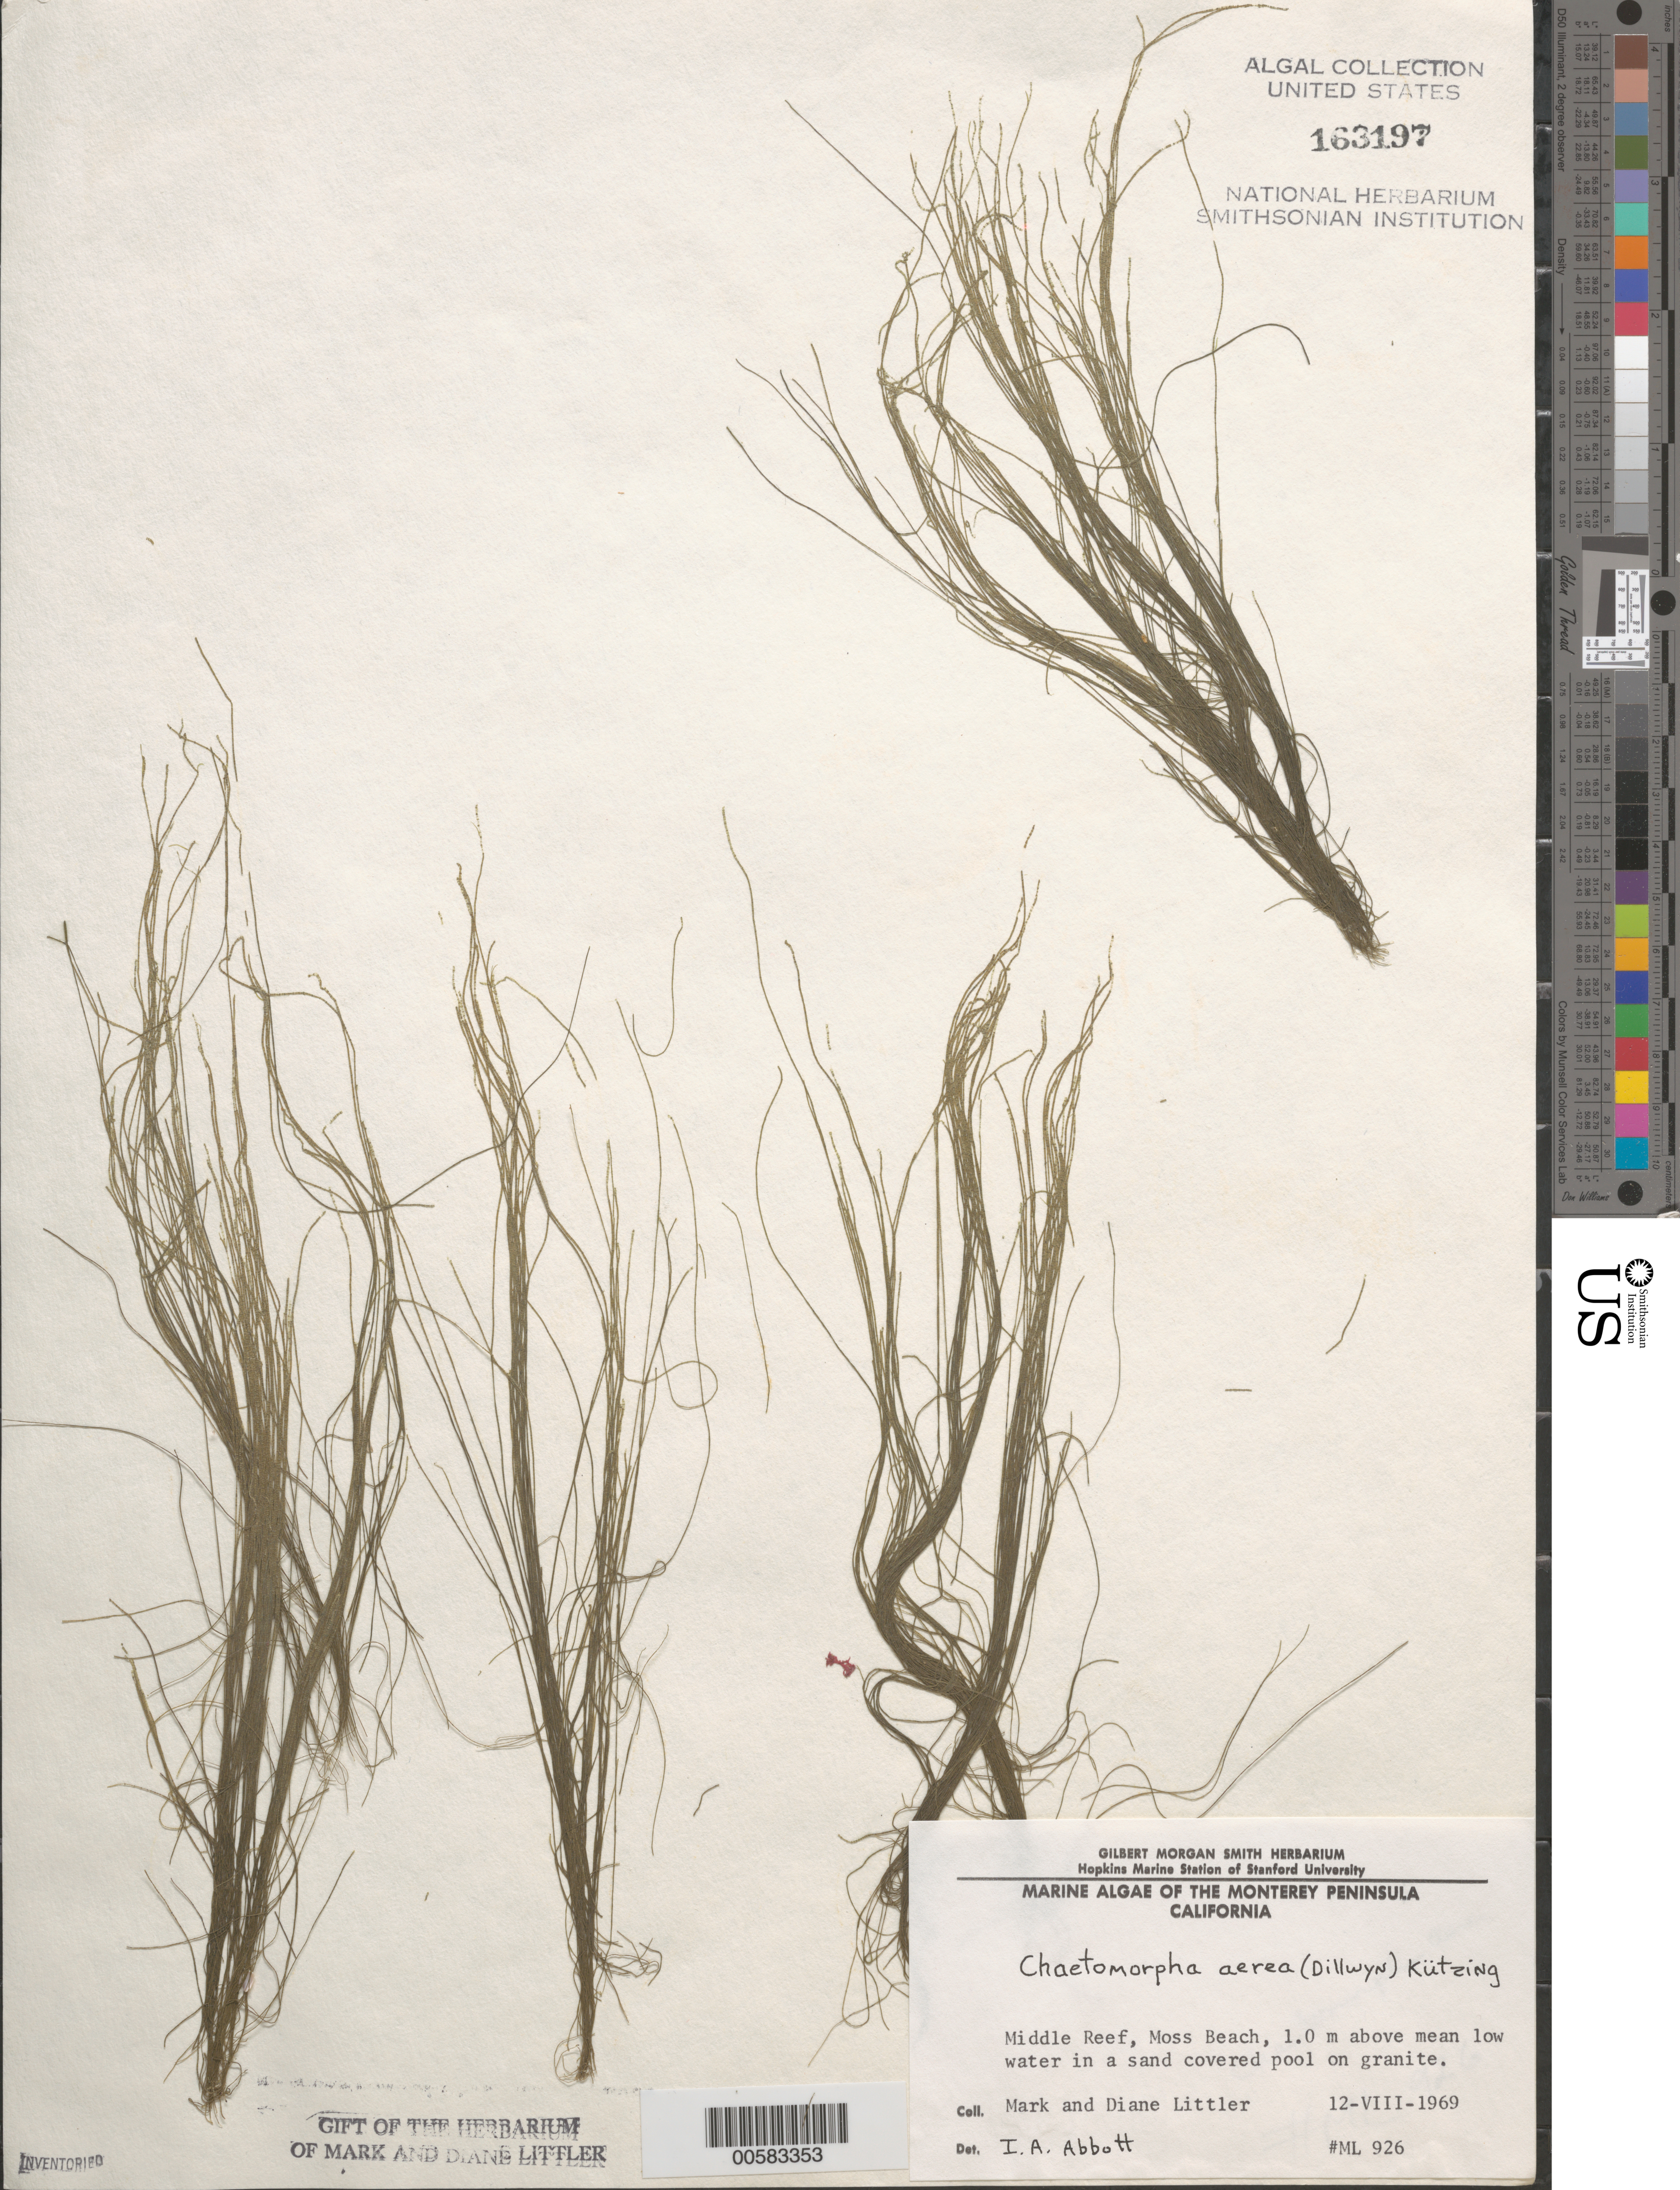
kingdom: Plantae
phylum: Chlorophyta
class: Ulvophyceae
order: Cladophorales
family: Cladophoraceae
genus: Chaetomorpha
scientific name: Chaetomorpha aerea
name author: (Dillwyn) Kütz.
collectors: M. M. Littler & D. S. Littler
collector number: ML 926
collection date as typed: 12 Aug 1969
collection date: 1969-08-12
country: United States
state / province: California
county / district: Monterey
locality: Middle Reef of Moss Beach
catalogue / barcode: US 163197